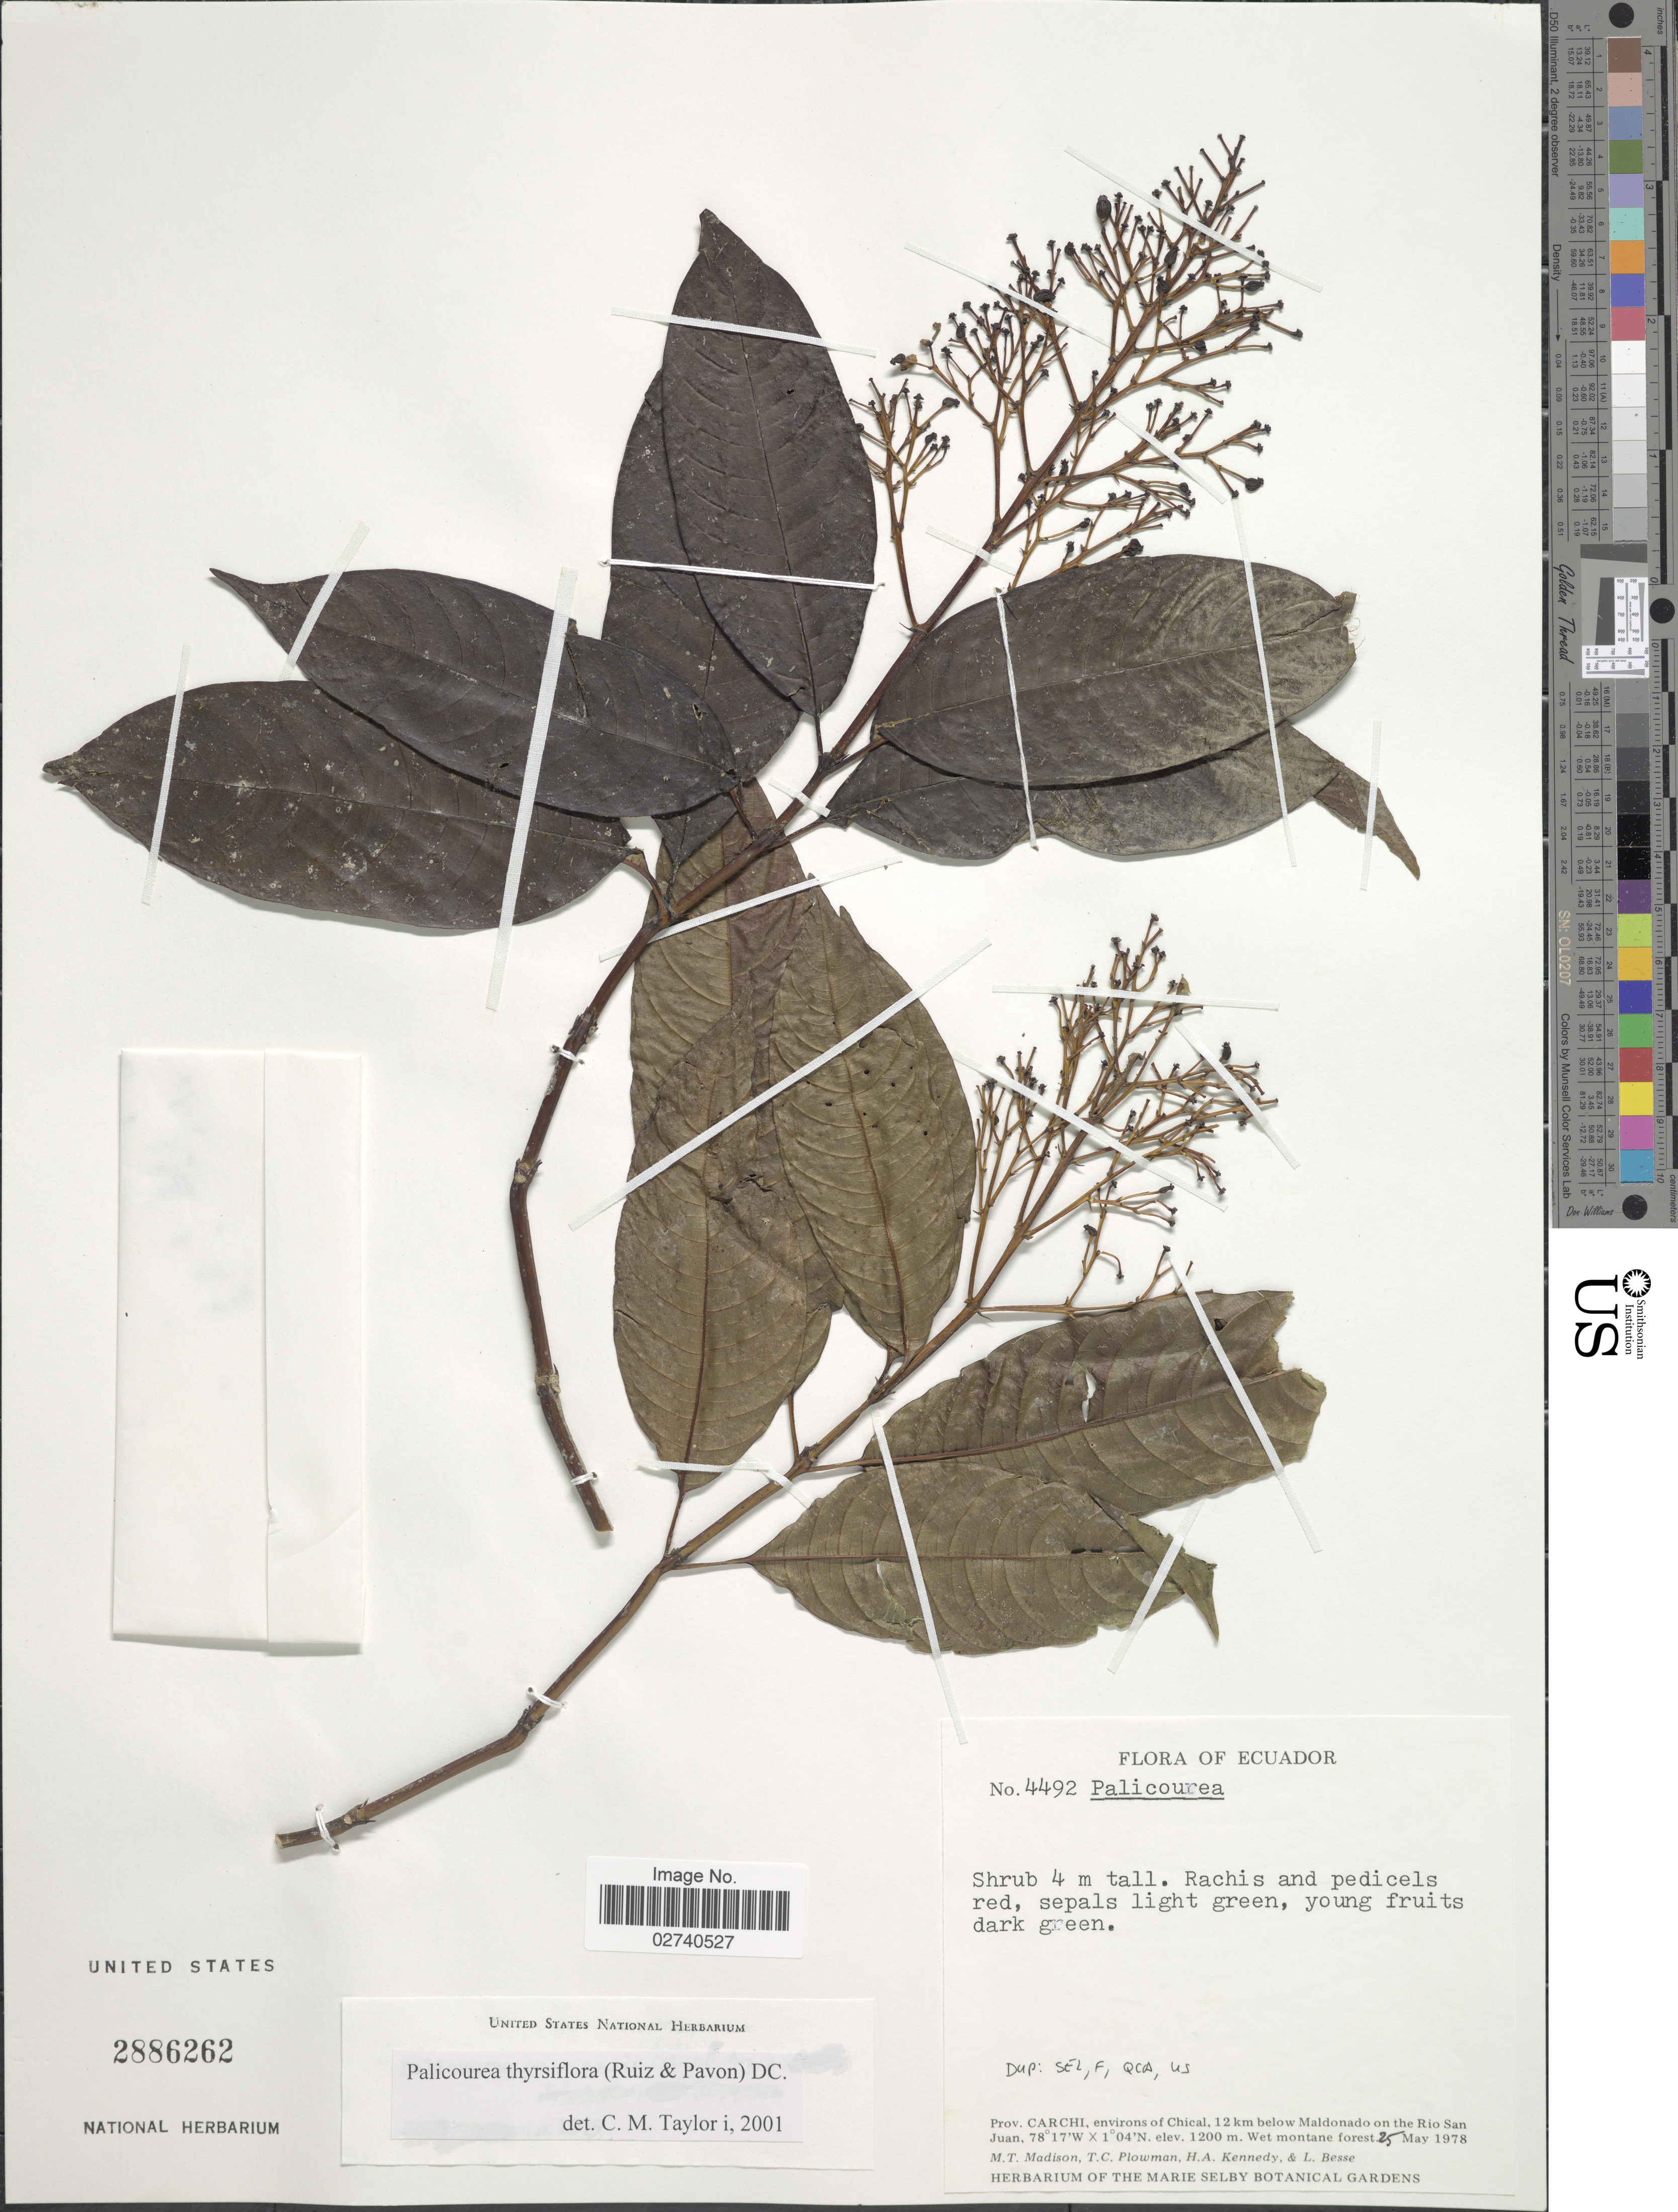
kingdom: Plantae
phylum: Tracheophyta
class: Magnoliopsida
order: Gentianales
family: Rubiaceae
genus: Palicourea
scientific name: Palicourea thyrsiflora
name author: (Ruiz & Pav.) DC.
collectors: M. T. Madison, T. Plowman, H. Kennedy & L. Besse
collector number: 4492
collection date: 1978-05-25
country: Ecuador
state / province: Carchi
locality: Environs of Chical, 12 km below Maldonado on the Rio San Juan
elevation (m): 1200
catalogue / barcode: US 2886262